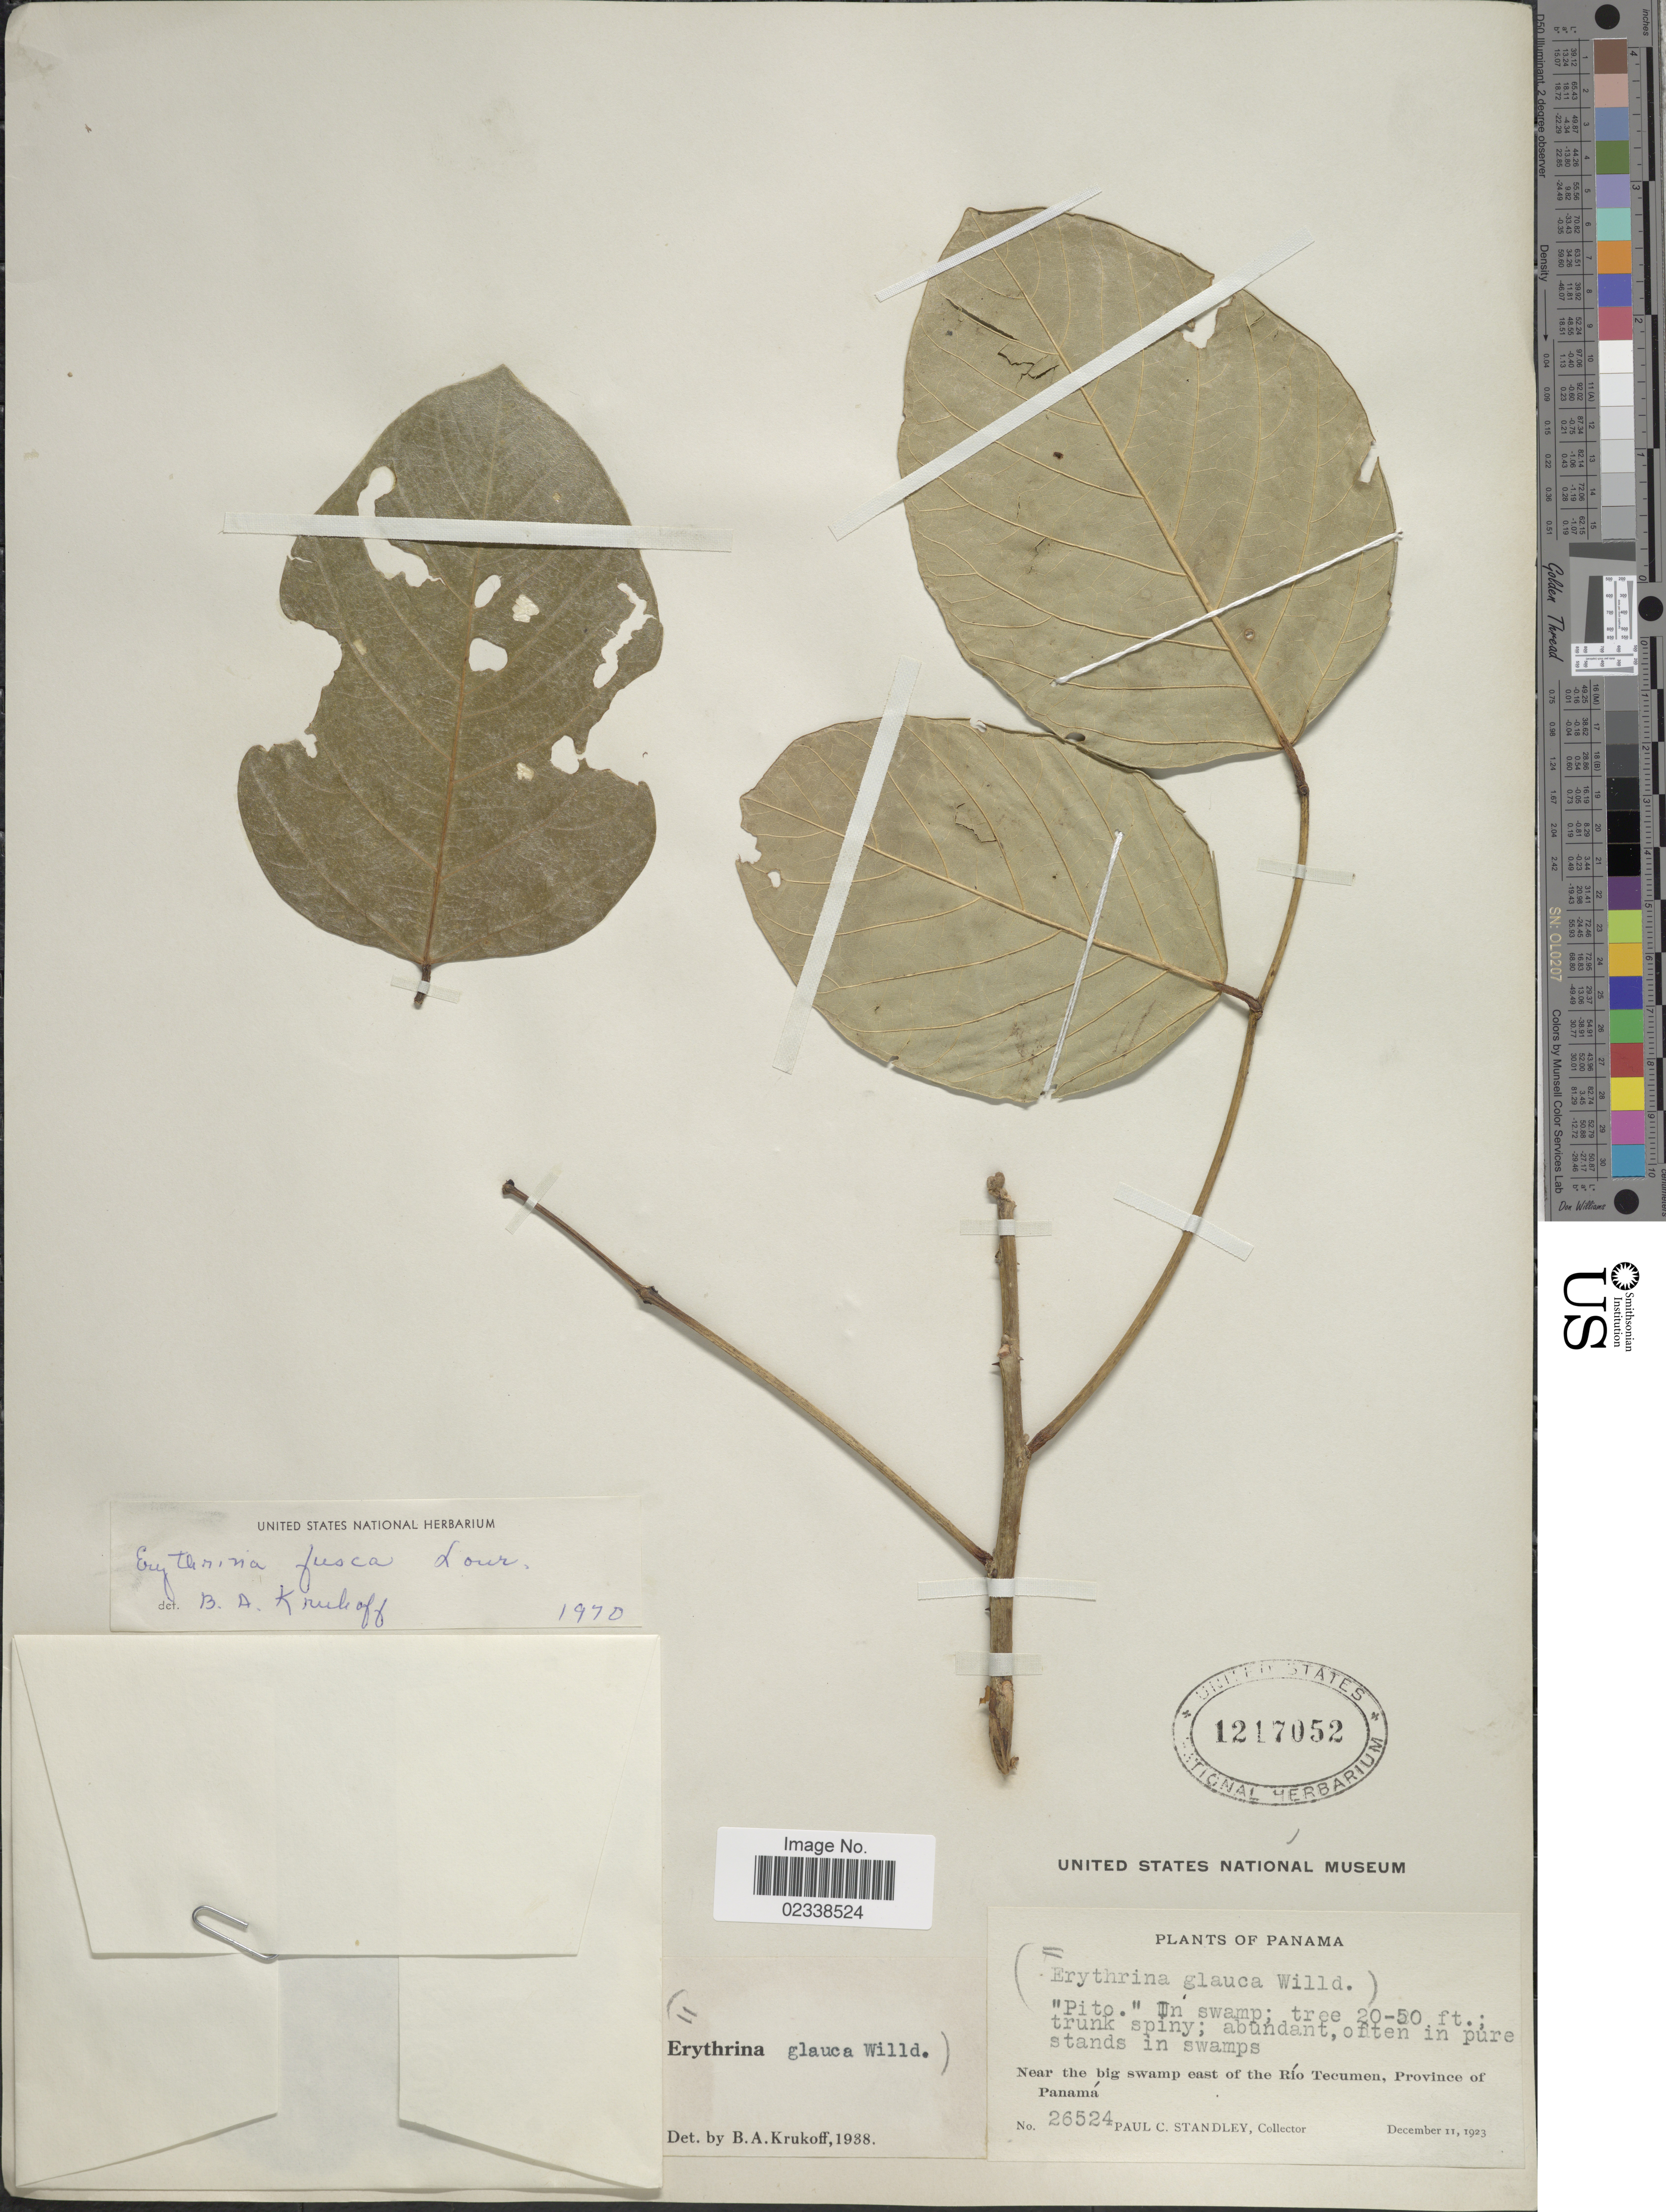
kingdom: Plantae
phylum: Tracheophyta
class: Magnoliopsida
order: Fabales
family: Fabaceae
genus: Erythrina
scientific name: Erythrina fusca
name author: Lour.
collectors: P. C. Standley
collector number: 26524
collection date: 1923-12-11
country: Panama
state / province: Panamá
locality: near the big swamp east of the RioTecumen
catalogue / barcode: US 1217052